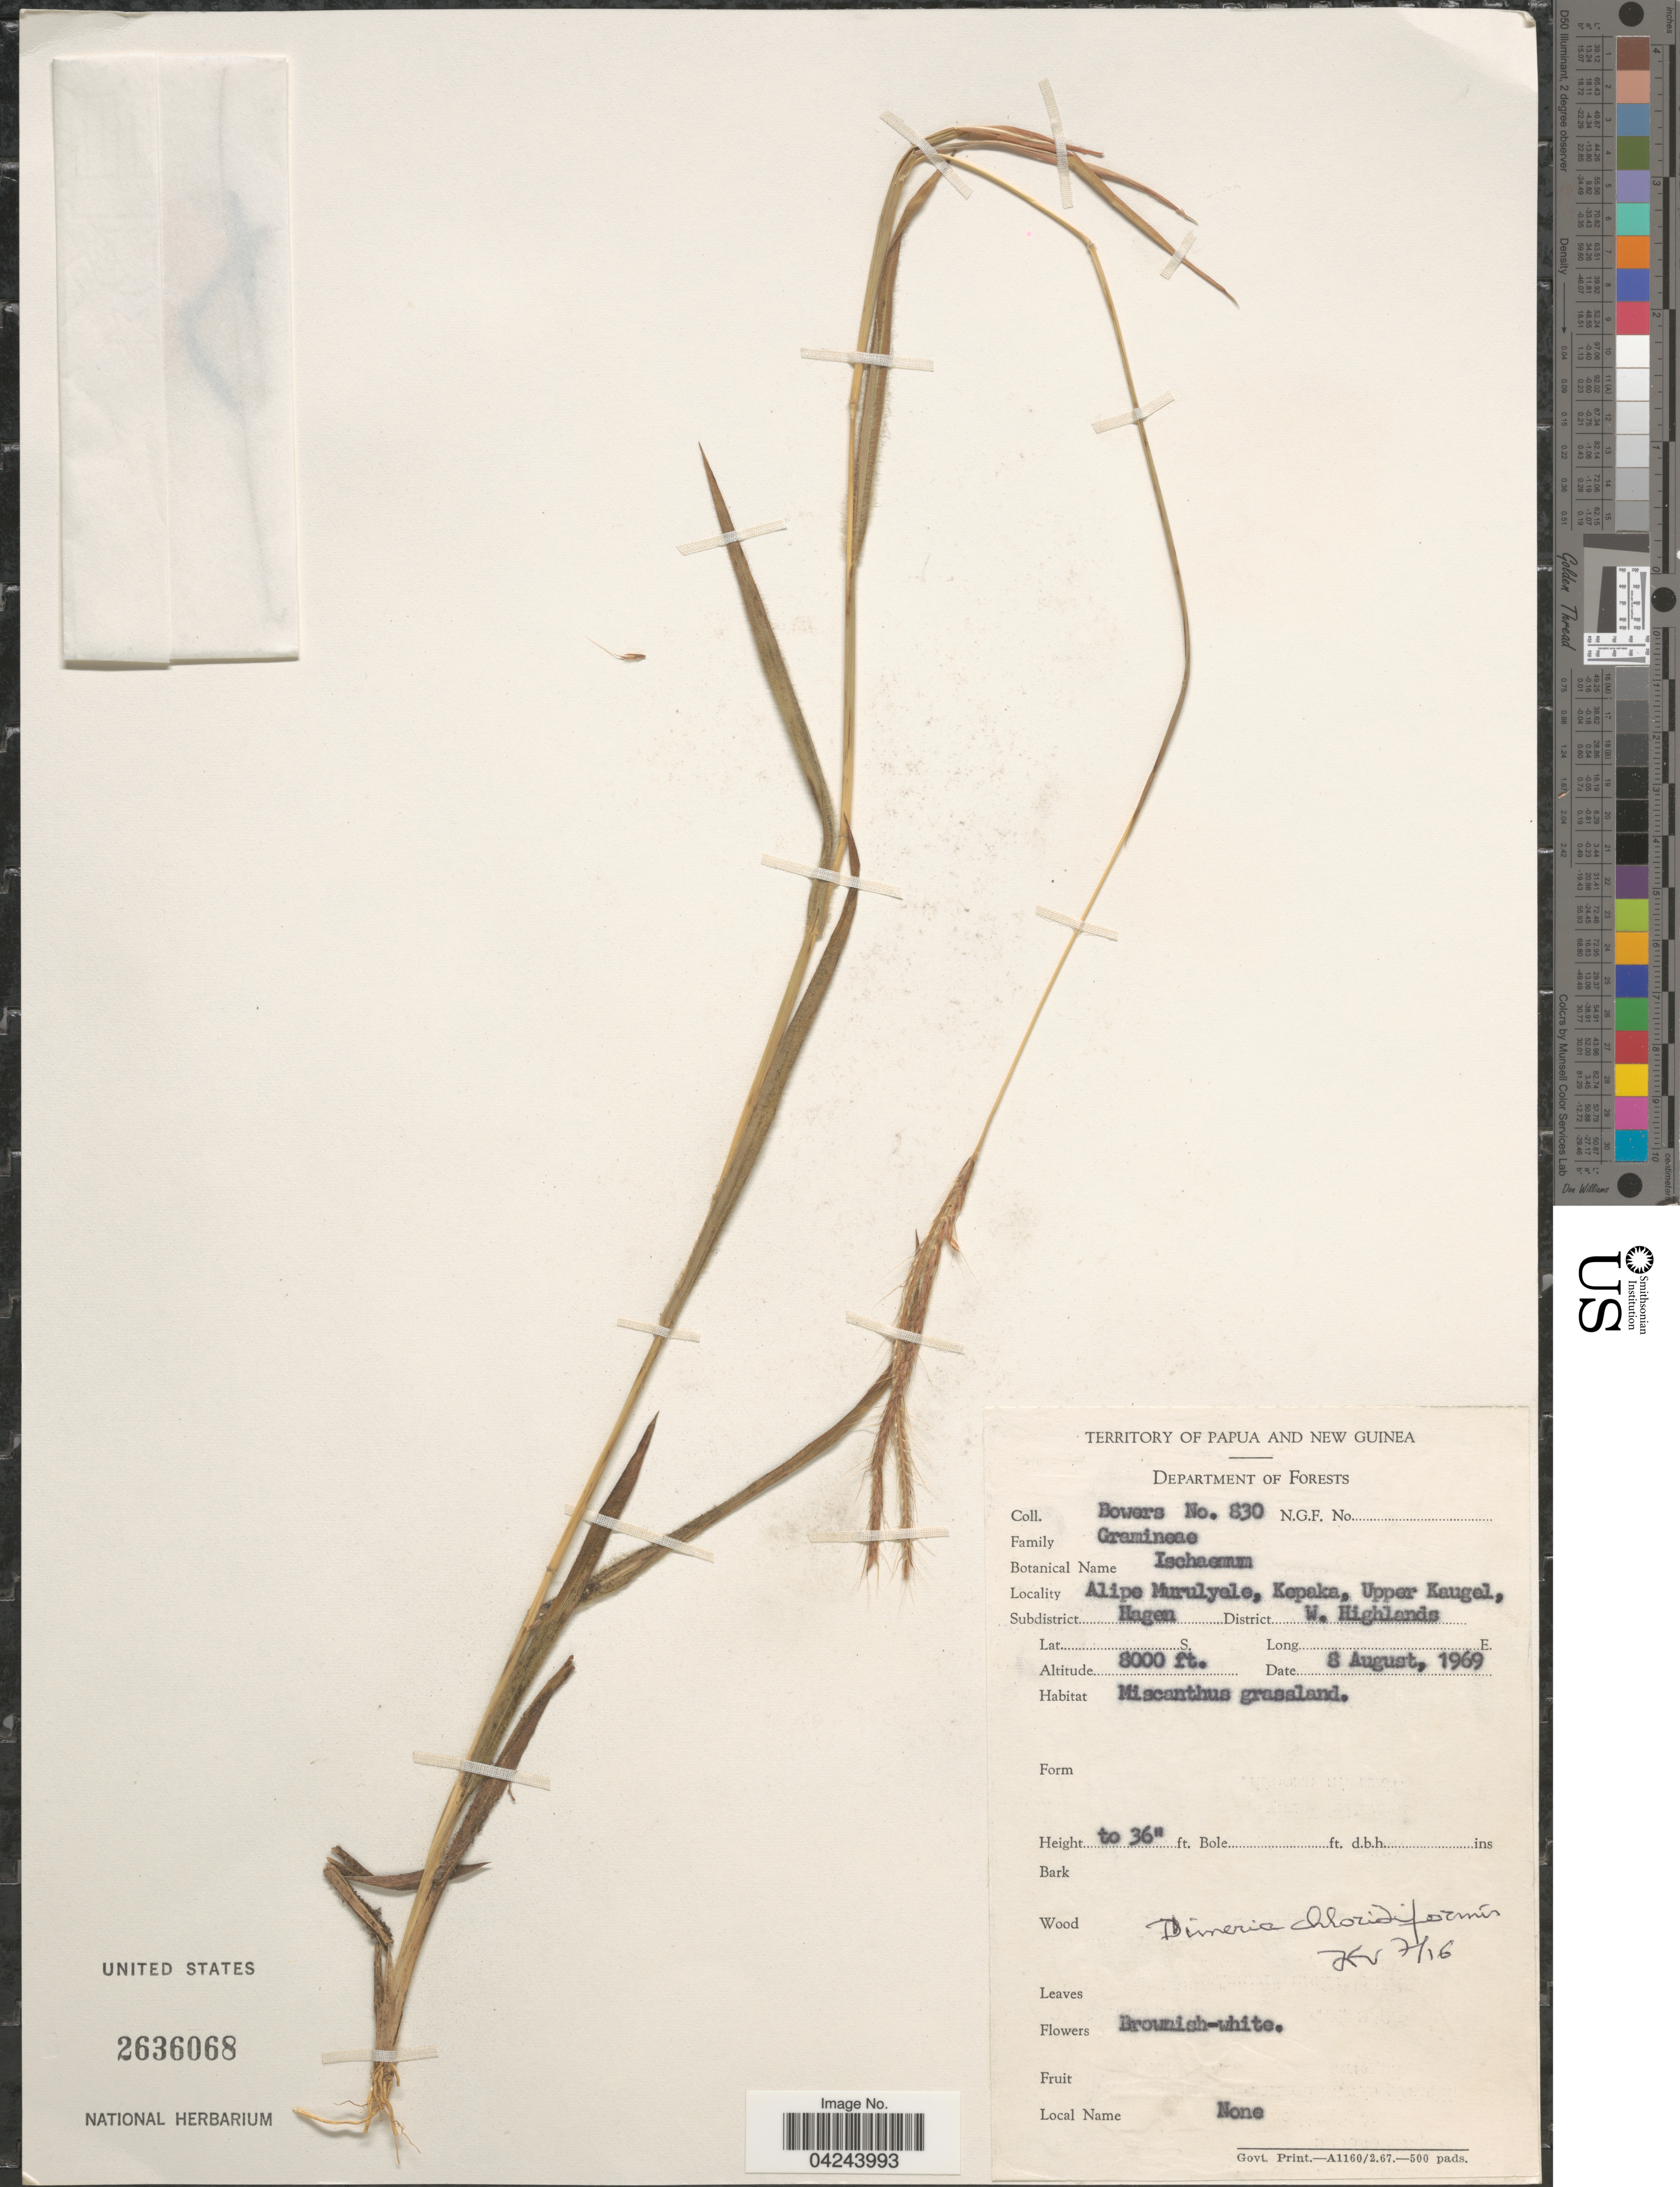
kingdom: Plantae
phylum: Tracheophyta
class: Liliopsida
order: Poales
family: Poaceae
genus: Ischaemum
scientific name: Ischaemum sp.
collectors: -. Bowers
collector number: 830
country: Papua New Guinea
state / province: Western Highlands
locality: Territory of Papua and New Guinea. Alipe Murulyale, Kepaka, Upper Kaugel, Subdistrict Hagen. District W. Highlands.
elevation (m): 2438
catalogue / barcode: US 2636068